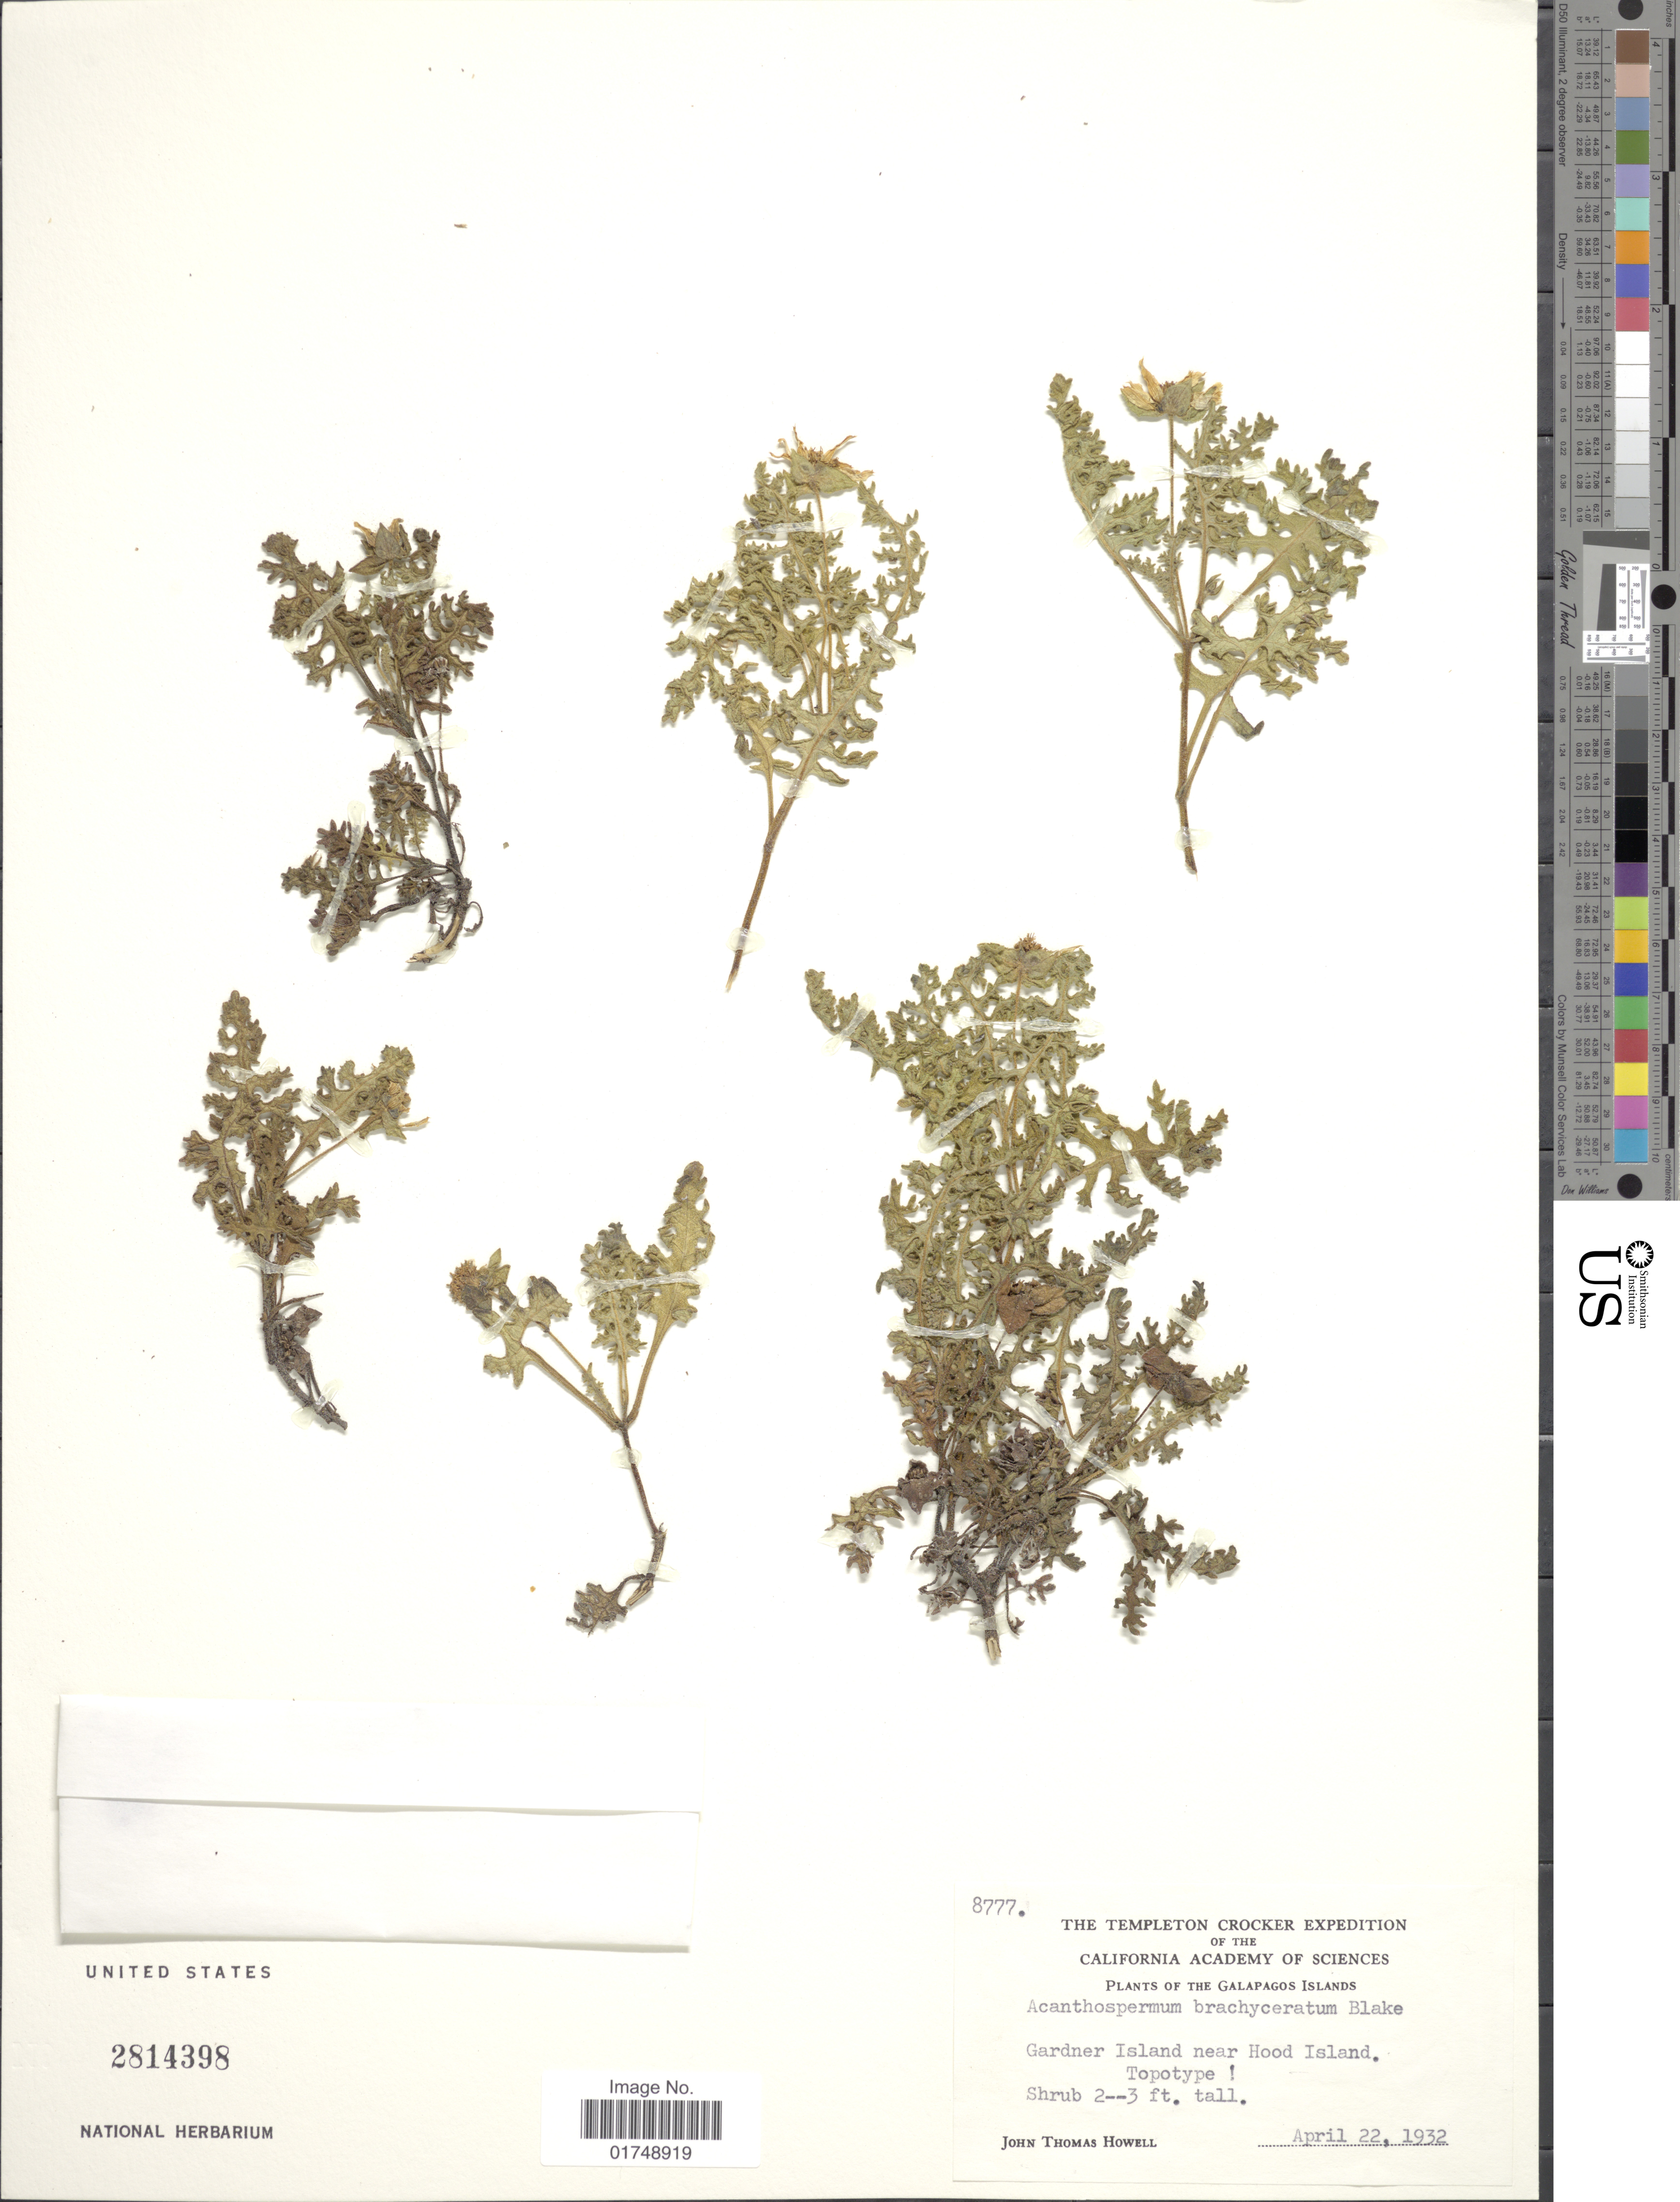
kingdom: Plantae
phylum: Tracheophyta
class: Magnoliopsida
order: Asterales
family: Asteraceae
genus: Lecocarpus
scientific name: Lecocarpus brachyceratum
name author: Blake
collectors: J. T. Howell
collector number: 8777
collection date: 1932-04-22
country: Ecuador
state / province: Colón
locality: Galapagos Islands. Gardner Island near Hood Island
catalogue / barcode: US 2814398